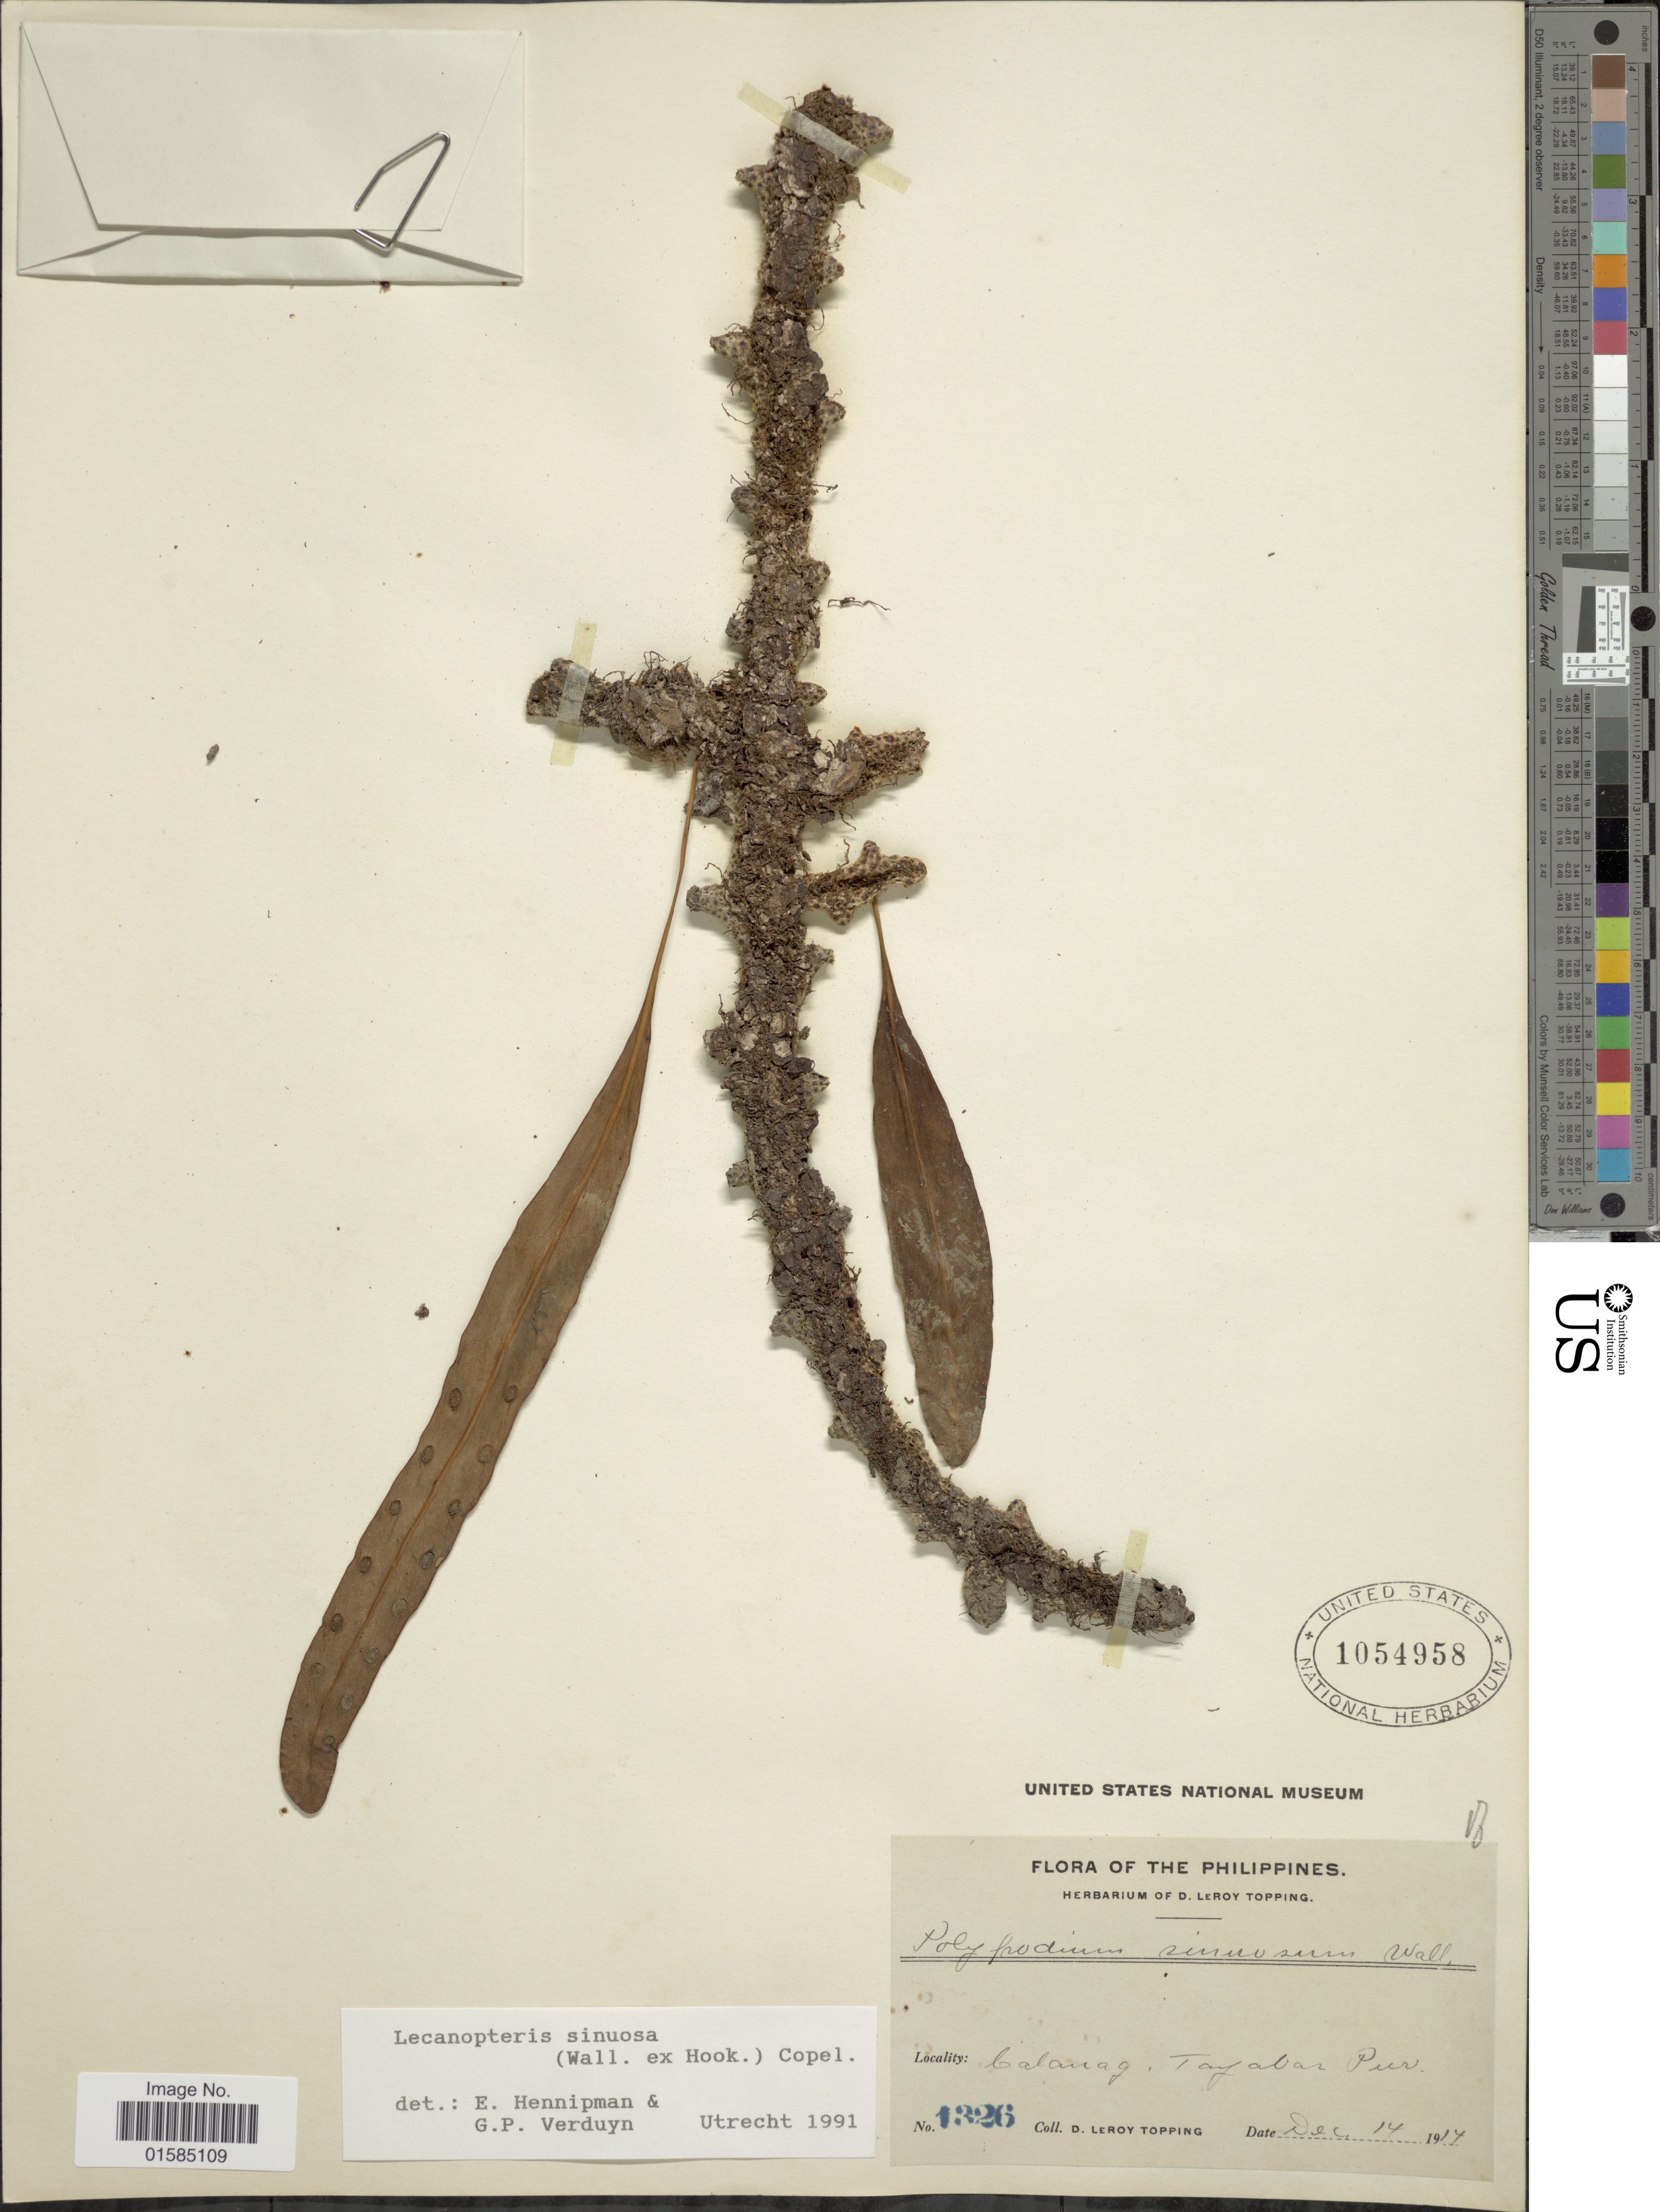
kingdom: Plantae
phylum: Tracheophyta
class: Polypodiopsida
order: Polypodiales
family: Polypodiaceae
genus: Lecanopteris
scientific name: Lecanopteris sinuosa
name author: (Wall. ex Hook.) Copel.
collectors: D. L. Topping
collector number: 1326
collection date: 1914-12-14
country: Philippines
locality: The Philippines, Balanag, Tayabar Prov.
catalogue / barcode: US 1054958